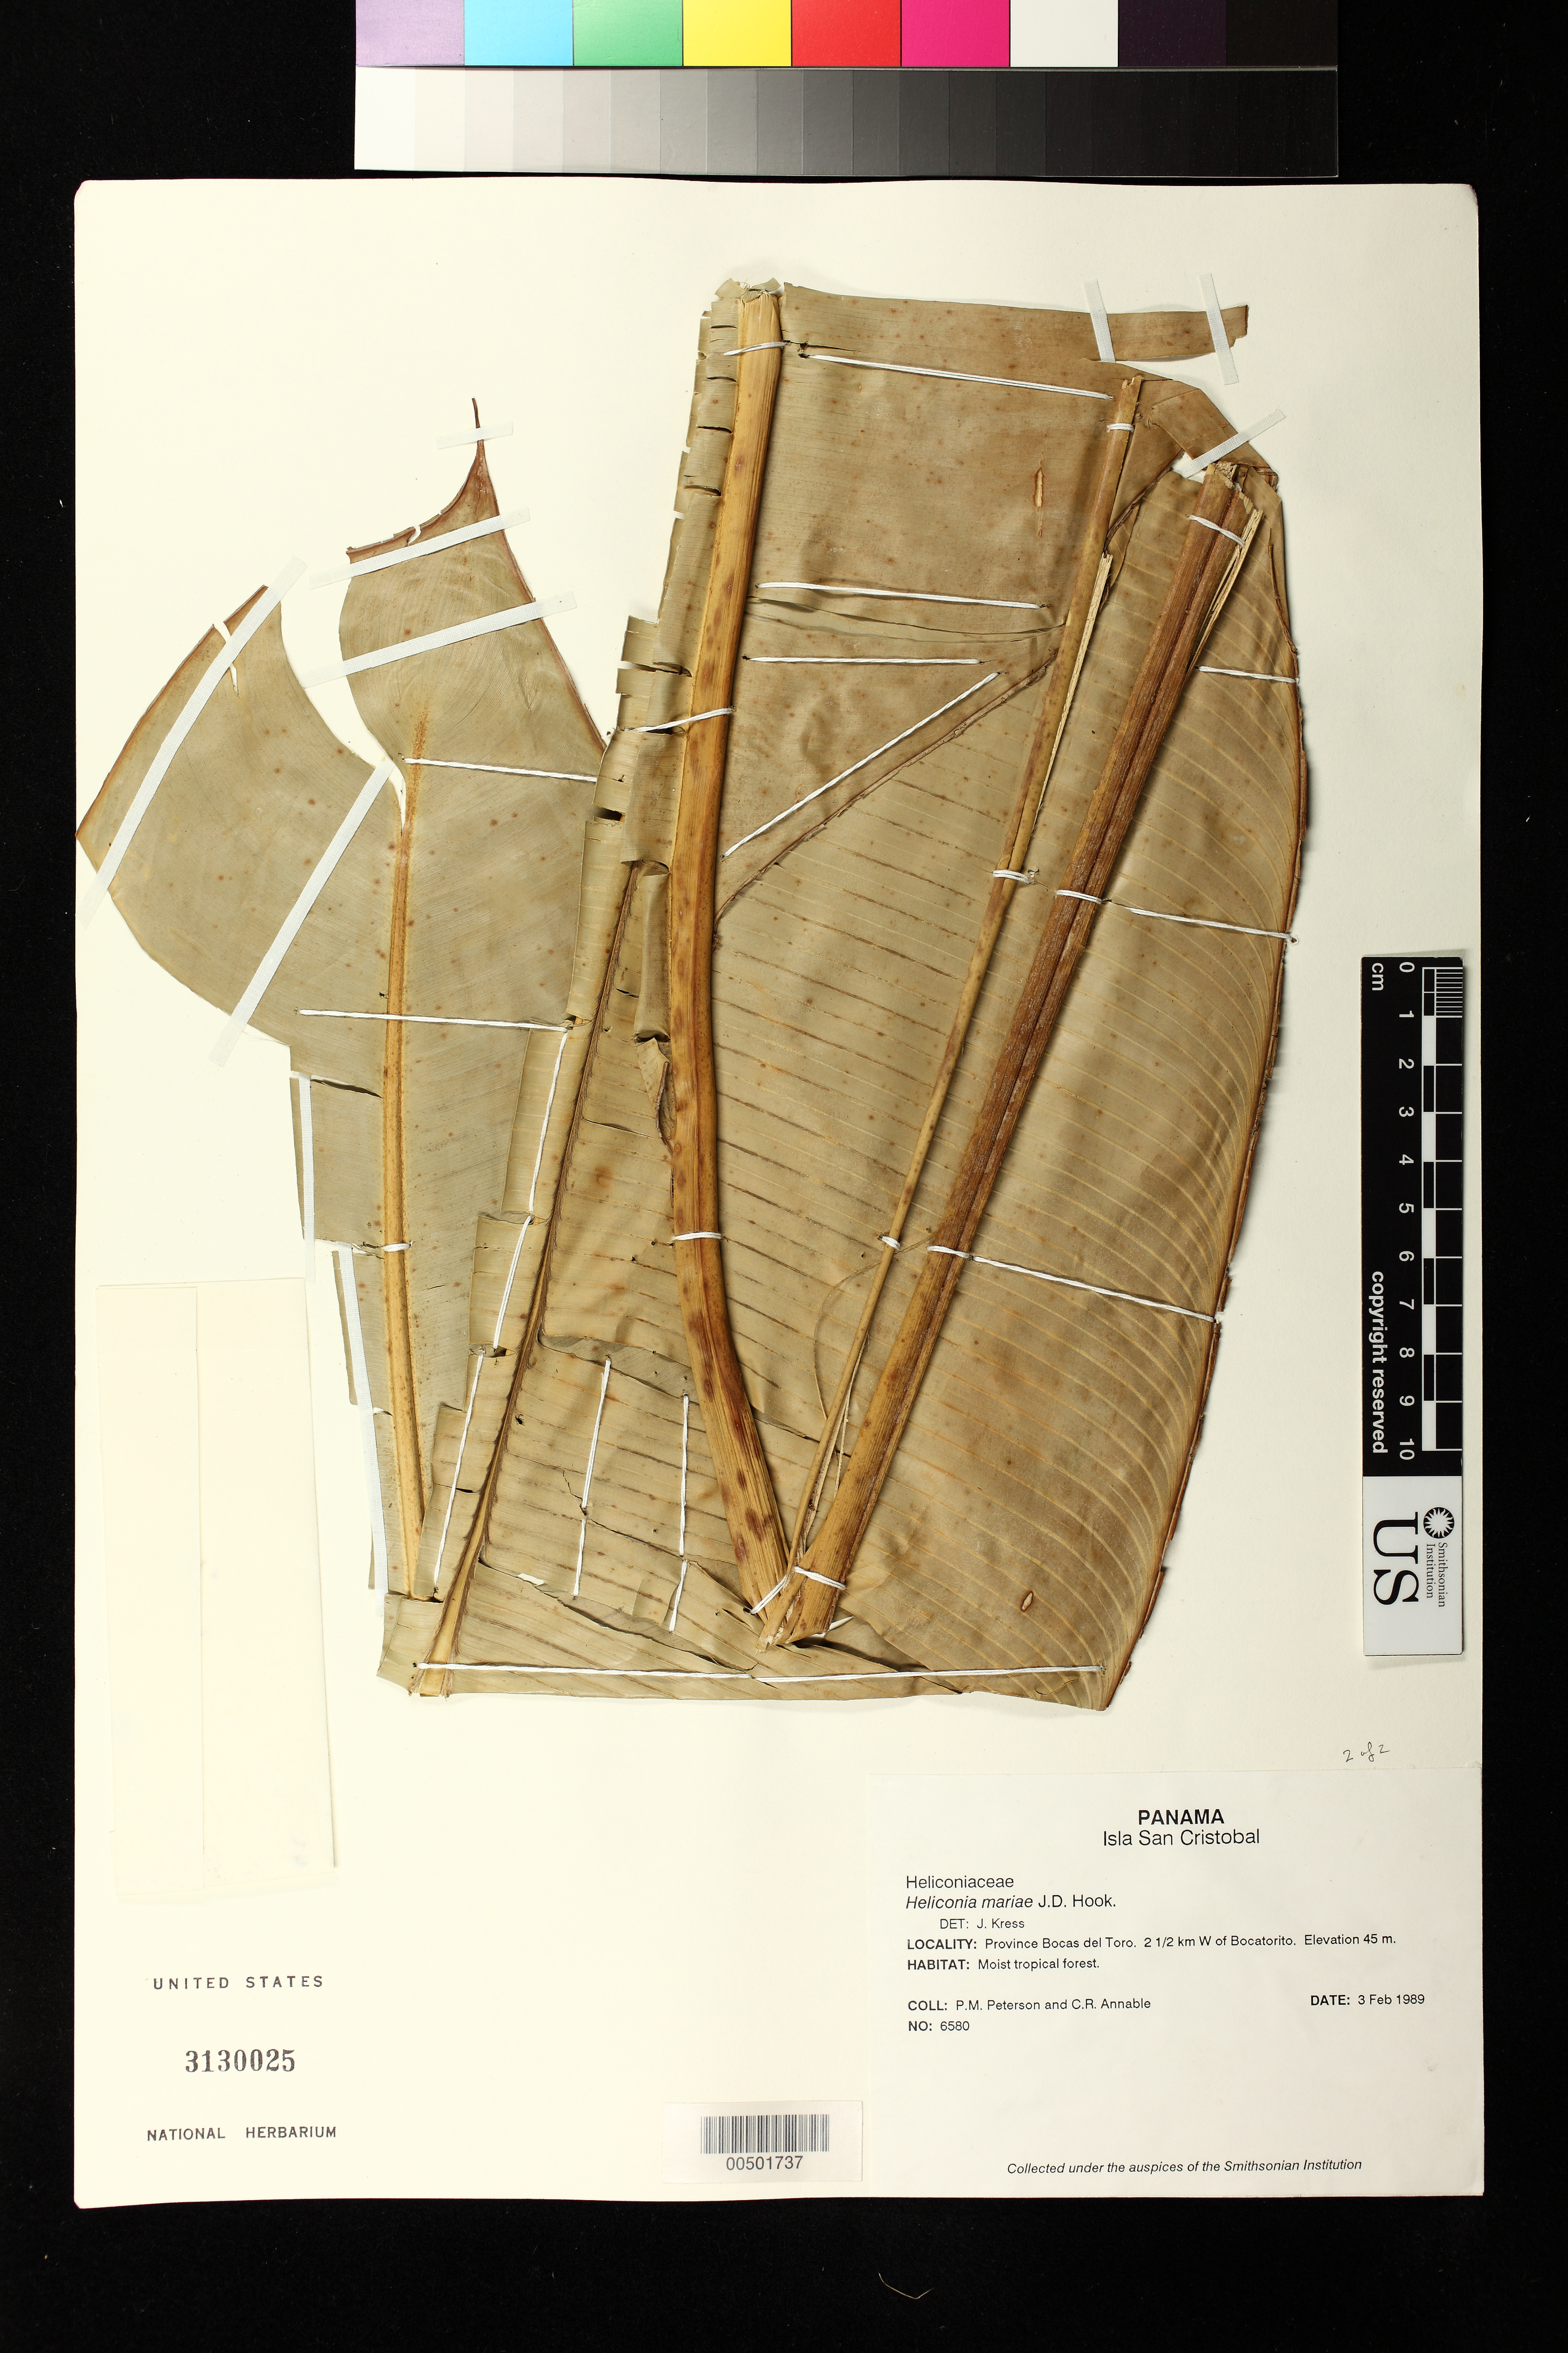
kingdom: Plantae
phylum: Tracheophyta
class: Liliopsida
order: Zingiberales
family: Heliconiaceae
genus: Heliconia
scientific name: Heliconia mariae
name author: Hook. f.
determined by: Kress, W. J., (US), Smithsonian Institution - National Museum of Natural History (UNITED STATES)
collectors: P. M. Peterson & C. R. Annable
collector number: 06580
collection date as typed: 03 Feb 1989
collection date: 1989-02-03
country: Panama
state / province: Bocas del Toro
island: San Cristóbal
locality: Isla San Cristobal, 2 1/2 km W of BocaTorito.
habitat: Moist tropical forest.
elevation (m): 45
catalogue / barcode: US 3130025